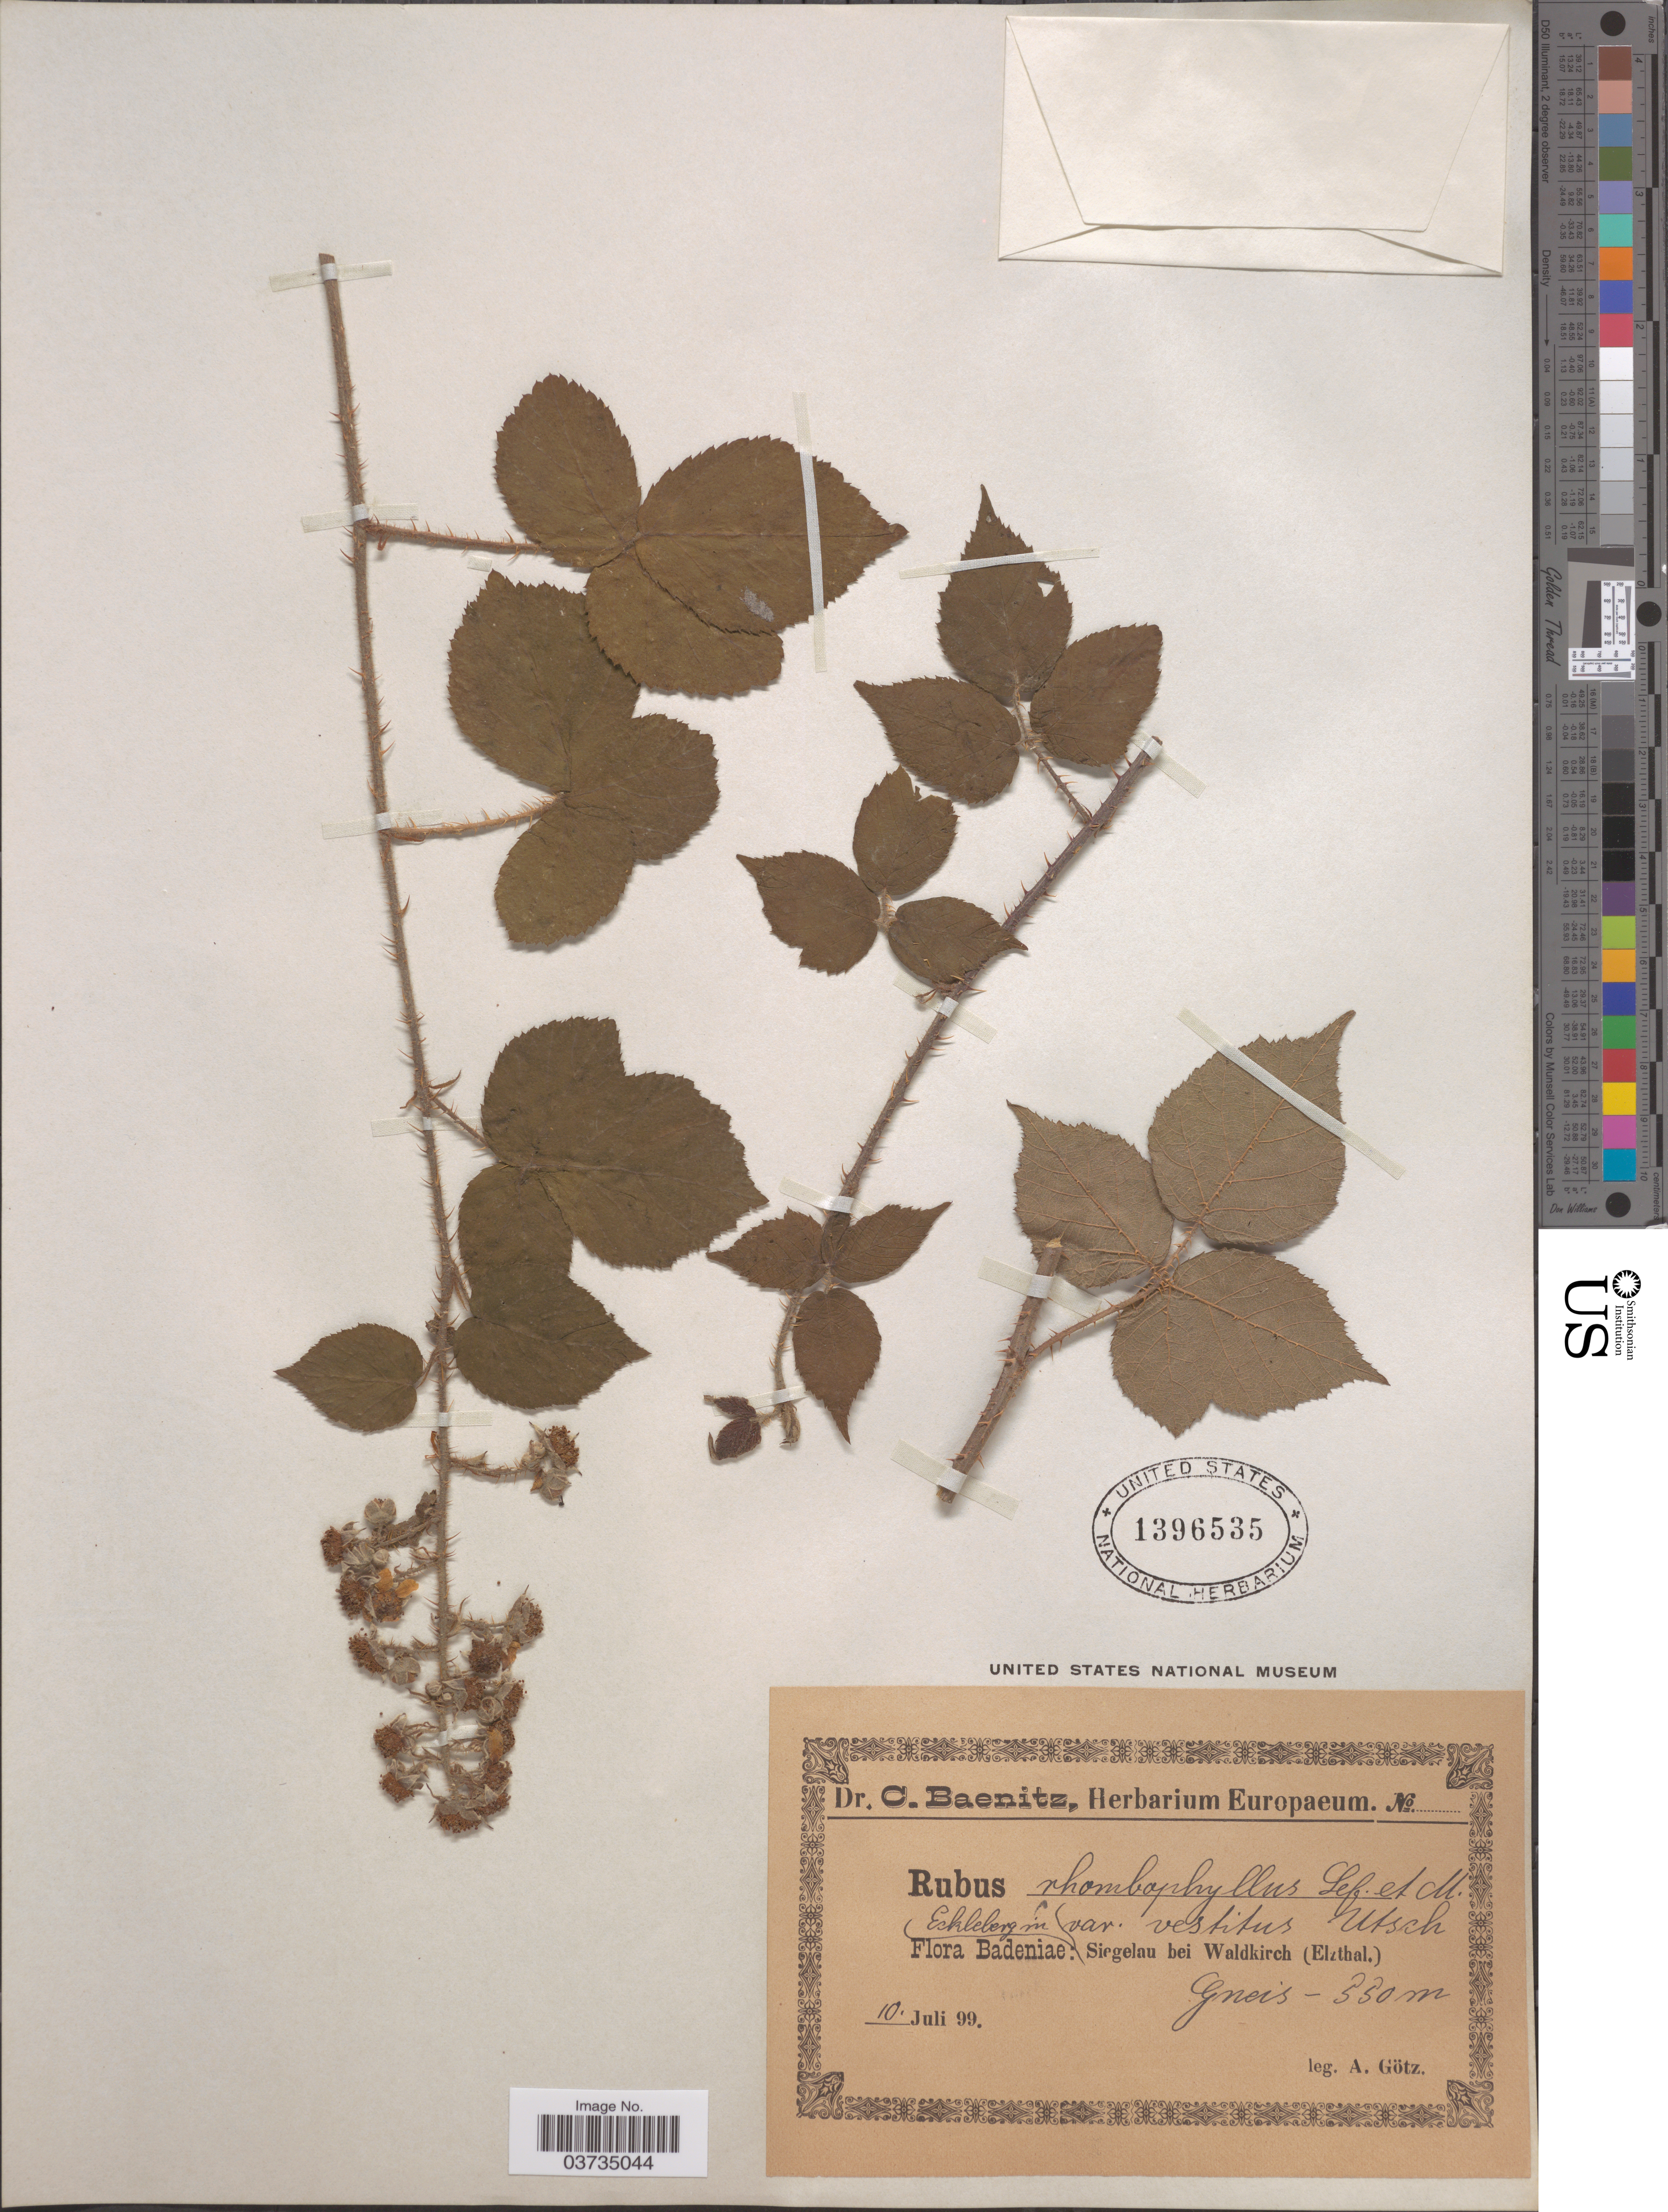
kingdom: Plantae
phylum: Tracheophyta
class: Magnoliopsida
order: Rosales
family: Rosaceae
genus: Rubus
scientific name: Rubus rhombophyllus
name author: P.J. Müll. & Lefèvre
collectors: A. Götz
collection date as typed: Transcribed d/m/y: 10/7/99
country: Germany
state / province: Baden-Württemberg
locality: Badeniae: Eckleberg in Siegelau bei Waldkirch (Elzthal).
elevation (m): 550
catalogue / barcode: US 1396535